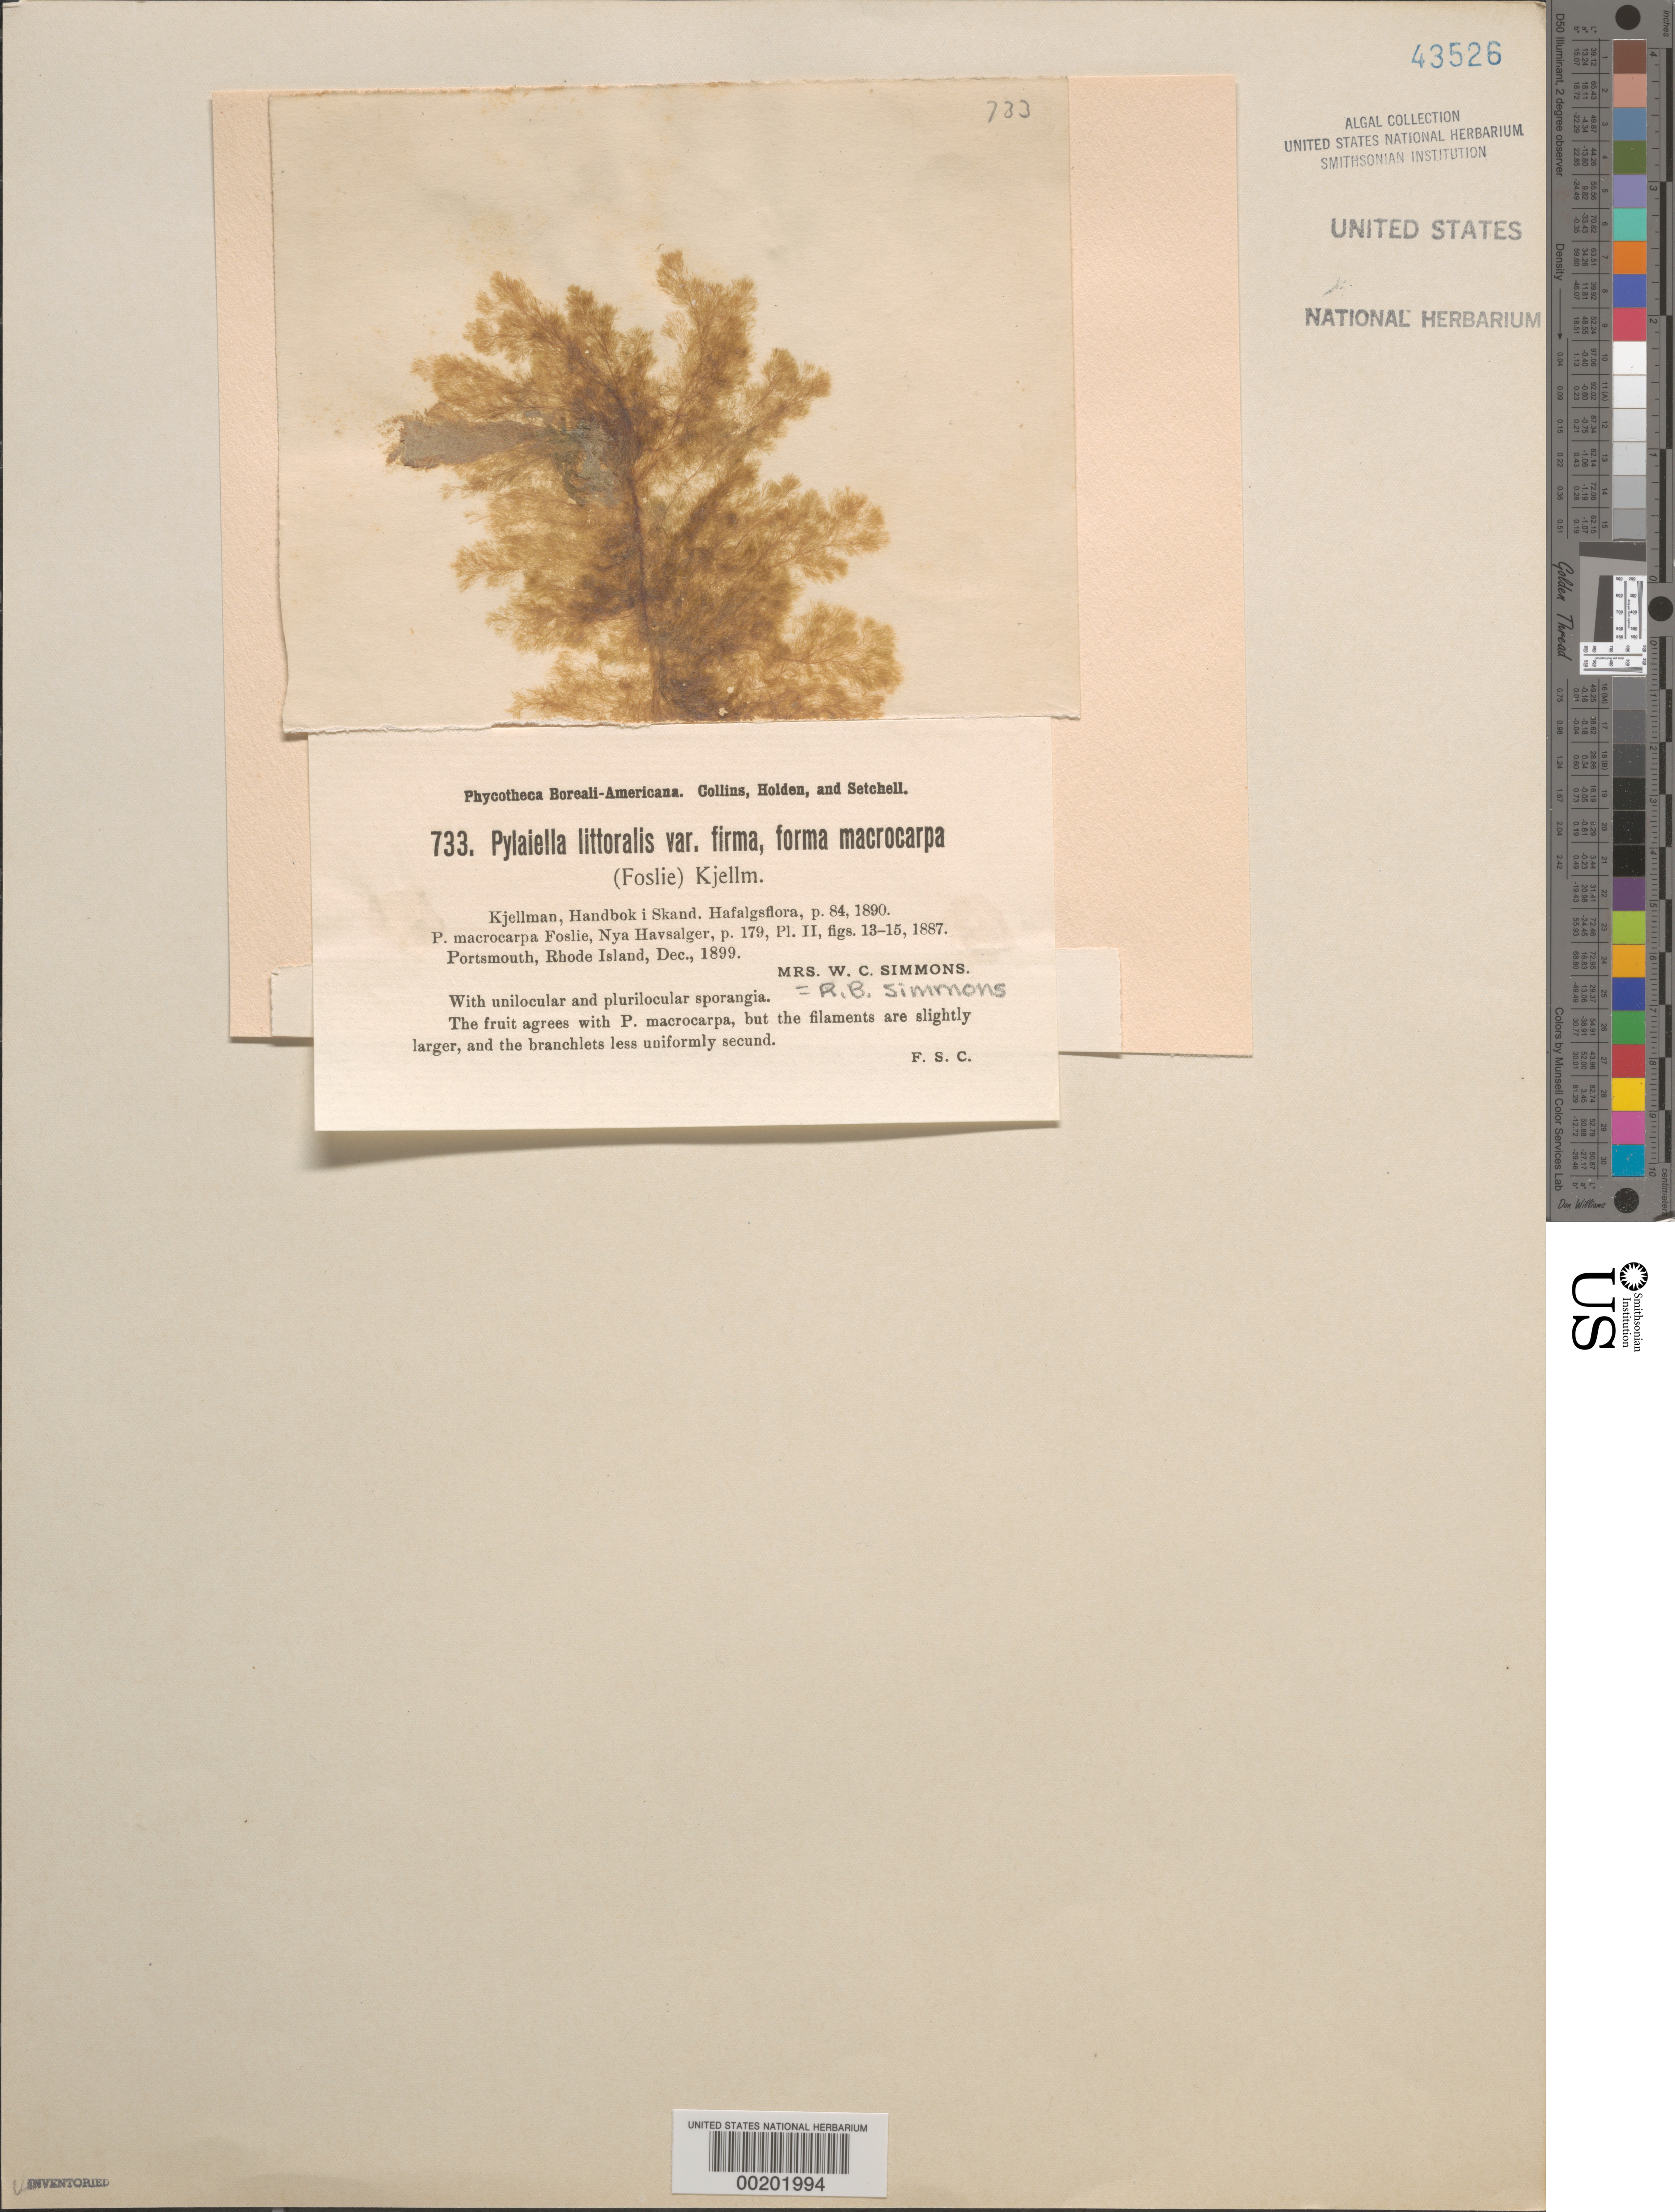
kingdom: Chromista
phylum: Ochrophyta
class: Phaeophyceae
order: Ectocarpales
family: Acinetosporaceae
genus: Pylaiella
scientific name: Pylaiella littoralis var. firma forma macrocarpa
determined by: Collins, Frank S.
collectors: R. B. Simmons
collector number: PB-A 733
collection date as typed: Dec 1899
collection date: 1899-12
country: United States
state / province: Rhode Island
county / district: Newport County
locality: Portsmouth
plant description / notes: Collins, Holden & Setchell, Phycotheca Boreali-Americana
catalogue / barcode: US 43526